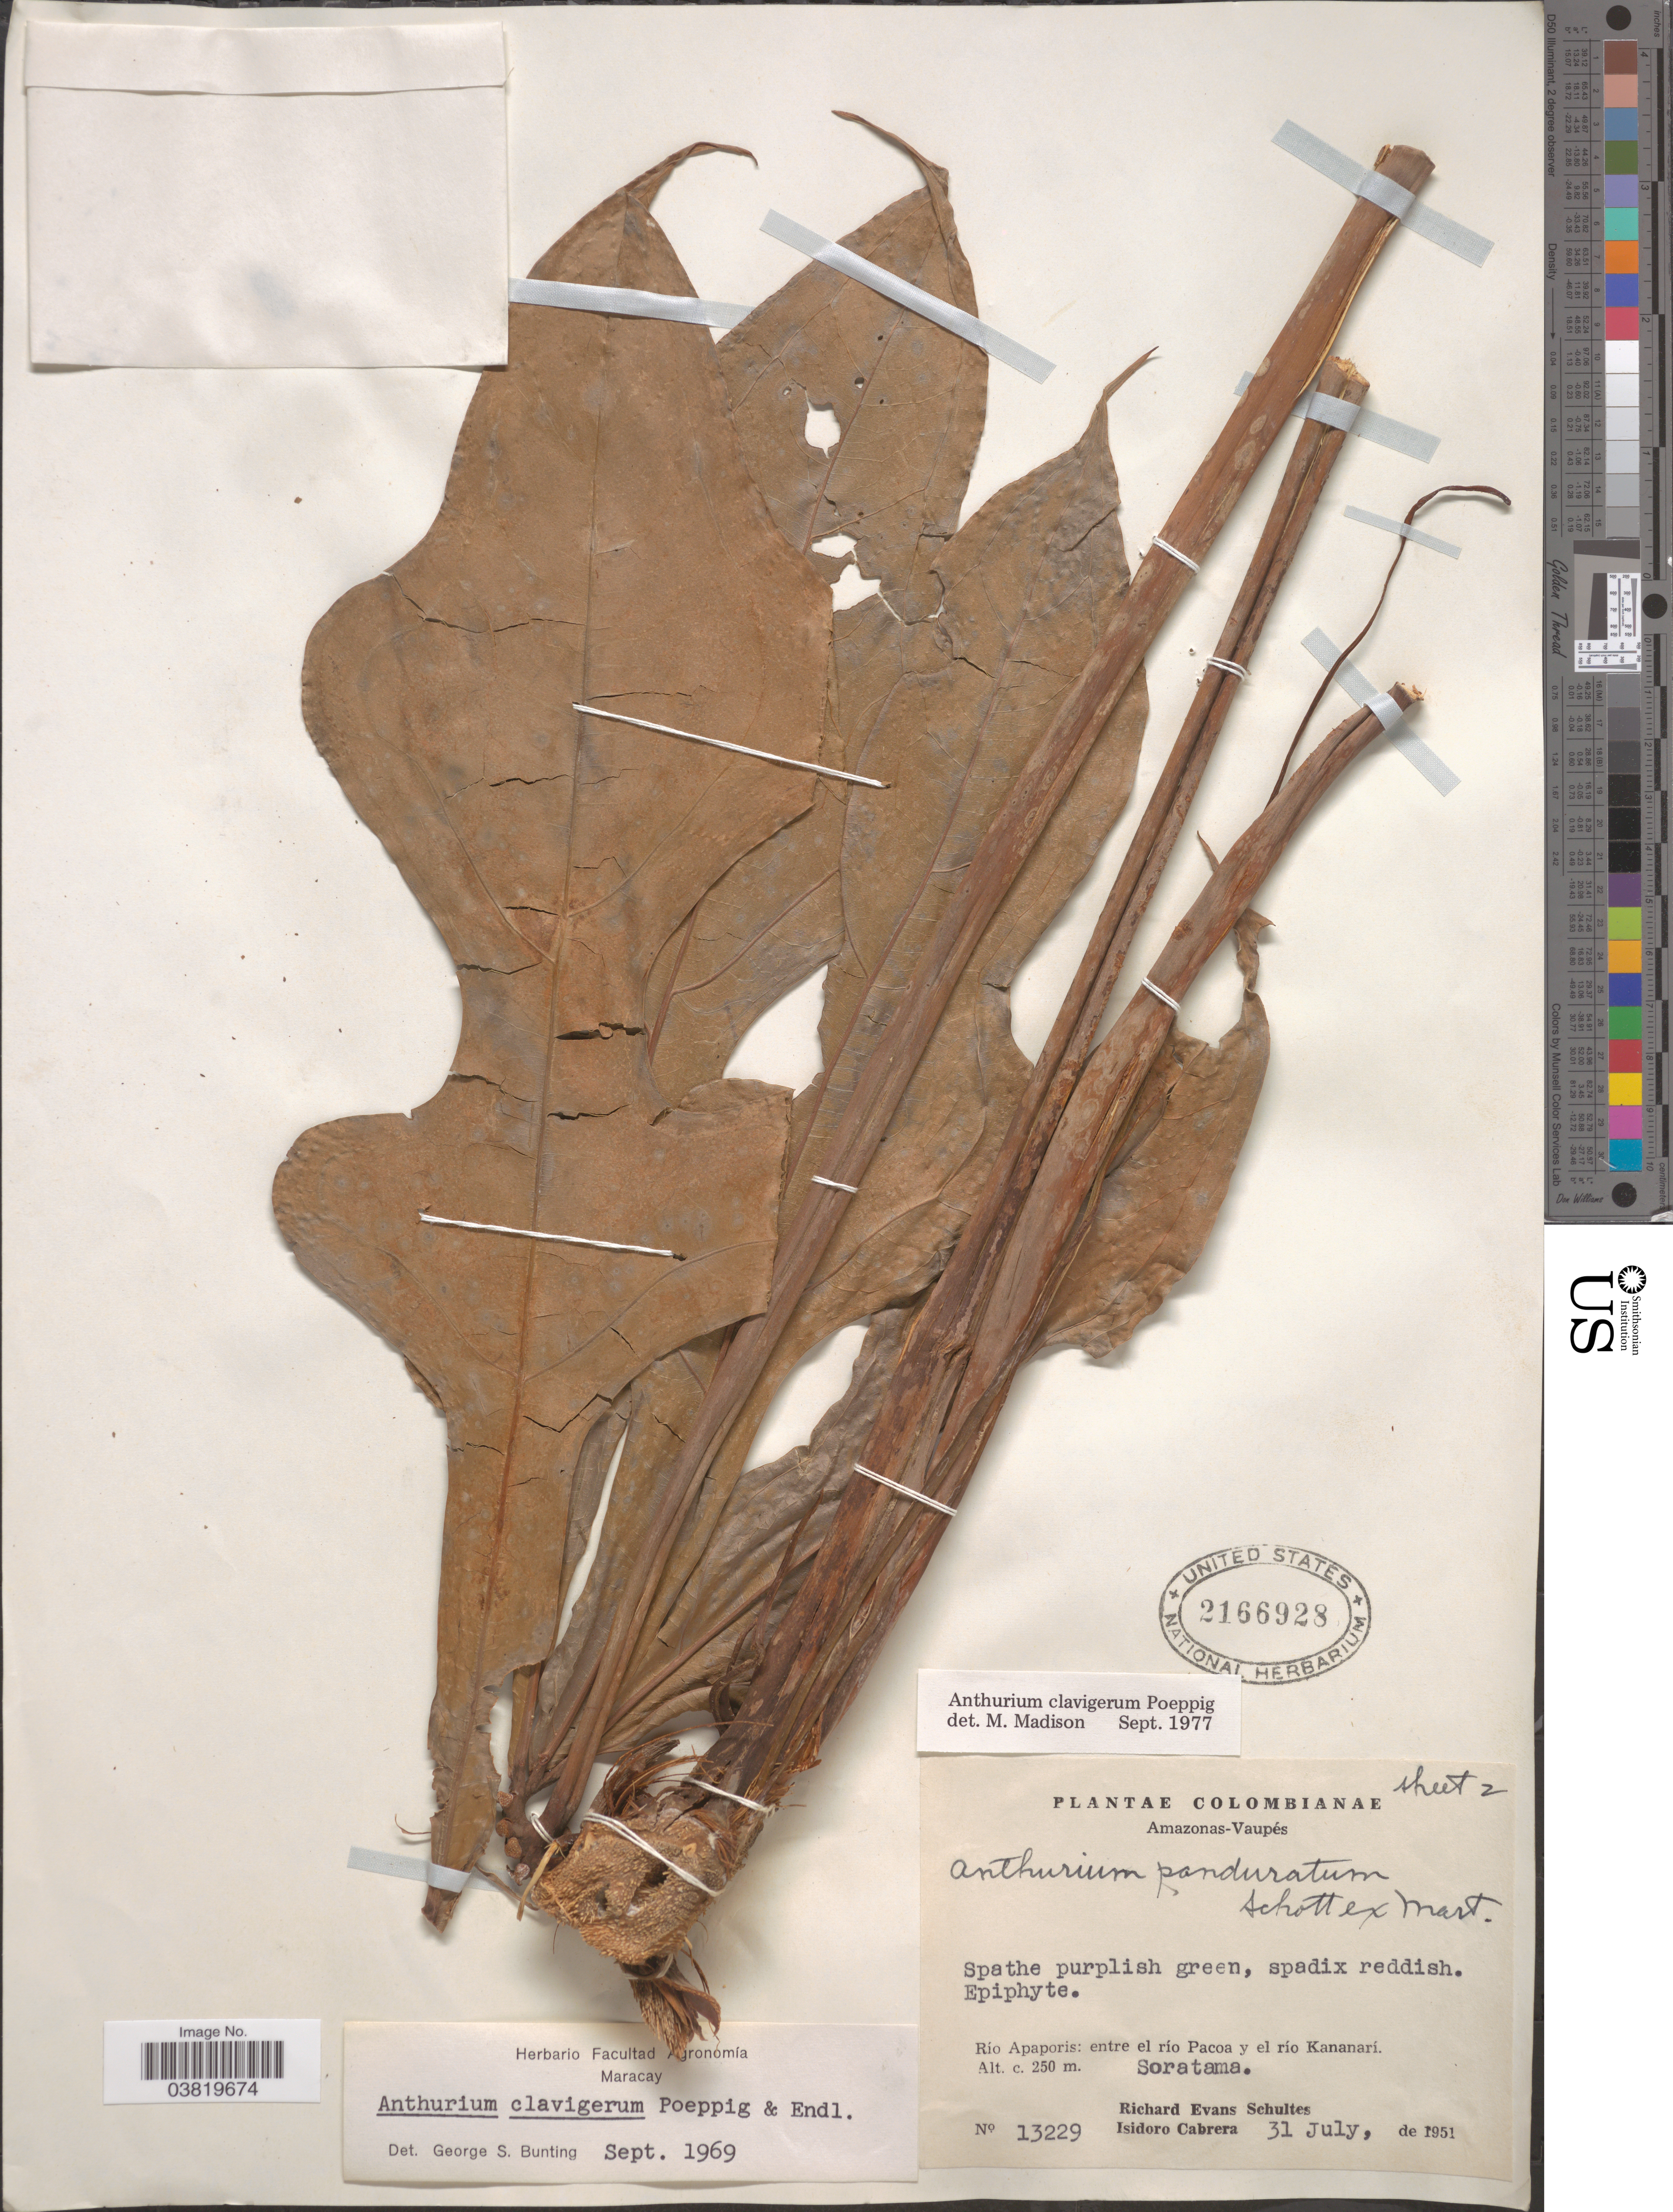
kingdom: Plantae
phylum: Tracheophyta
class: Liliopsida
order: Alismatales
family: Araceae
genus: Anthurium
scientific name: Anthurium clavigerum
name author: Poepp. & Endl.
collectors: R. E. Schultes & I. Cabrera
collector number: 13229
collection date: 1951-07-31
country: Colombia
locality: Amazonas-Vaupés. Río Apaporis: entre el río Pacoa y el río Kananarí. Soratama.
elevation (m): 250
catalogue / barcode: US 2166928